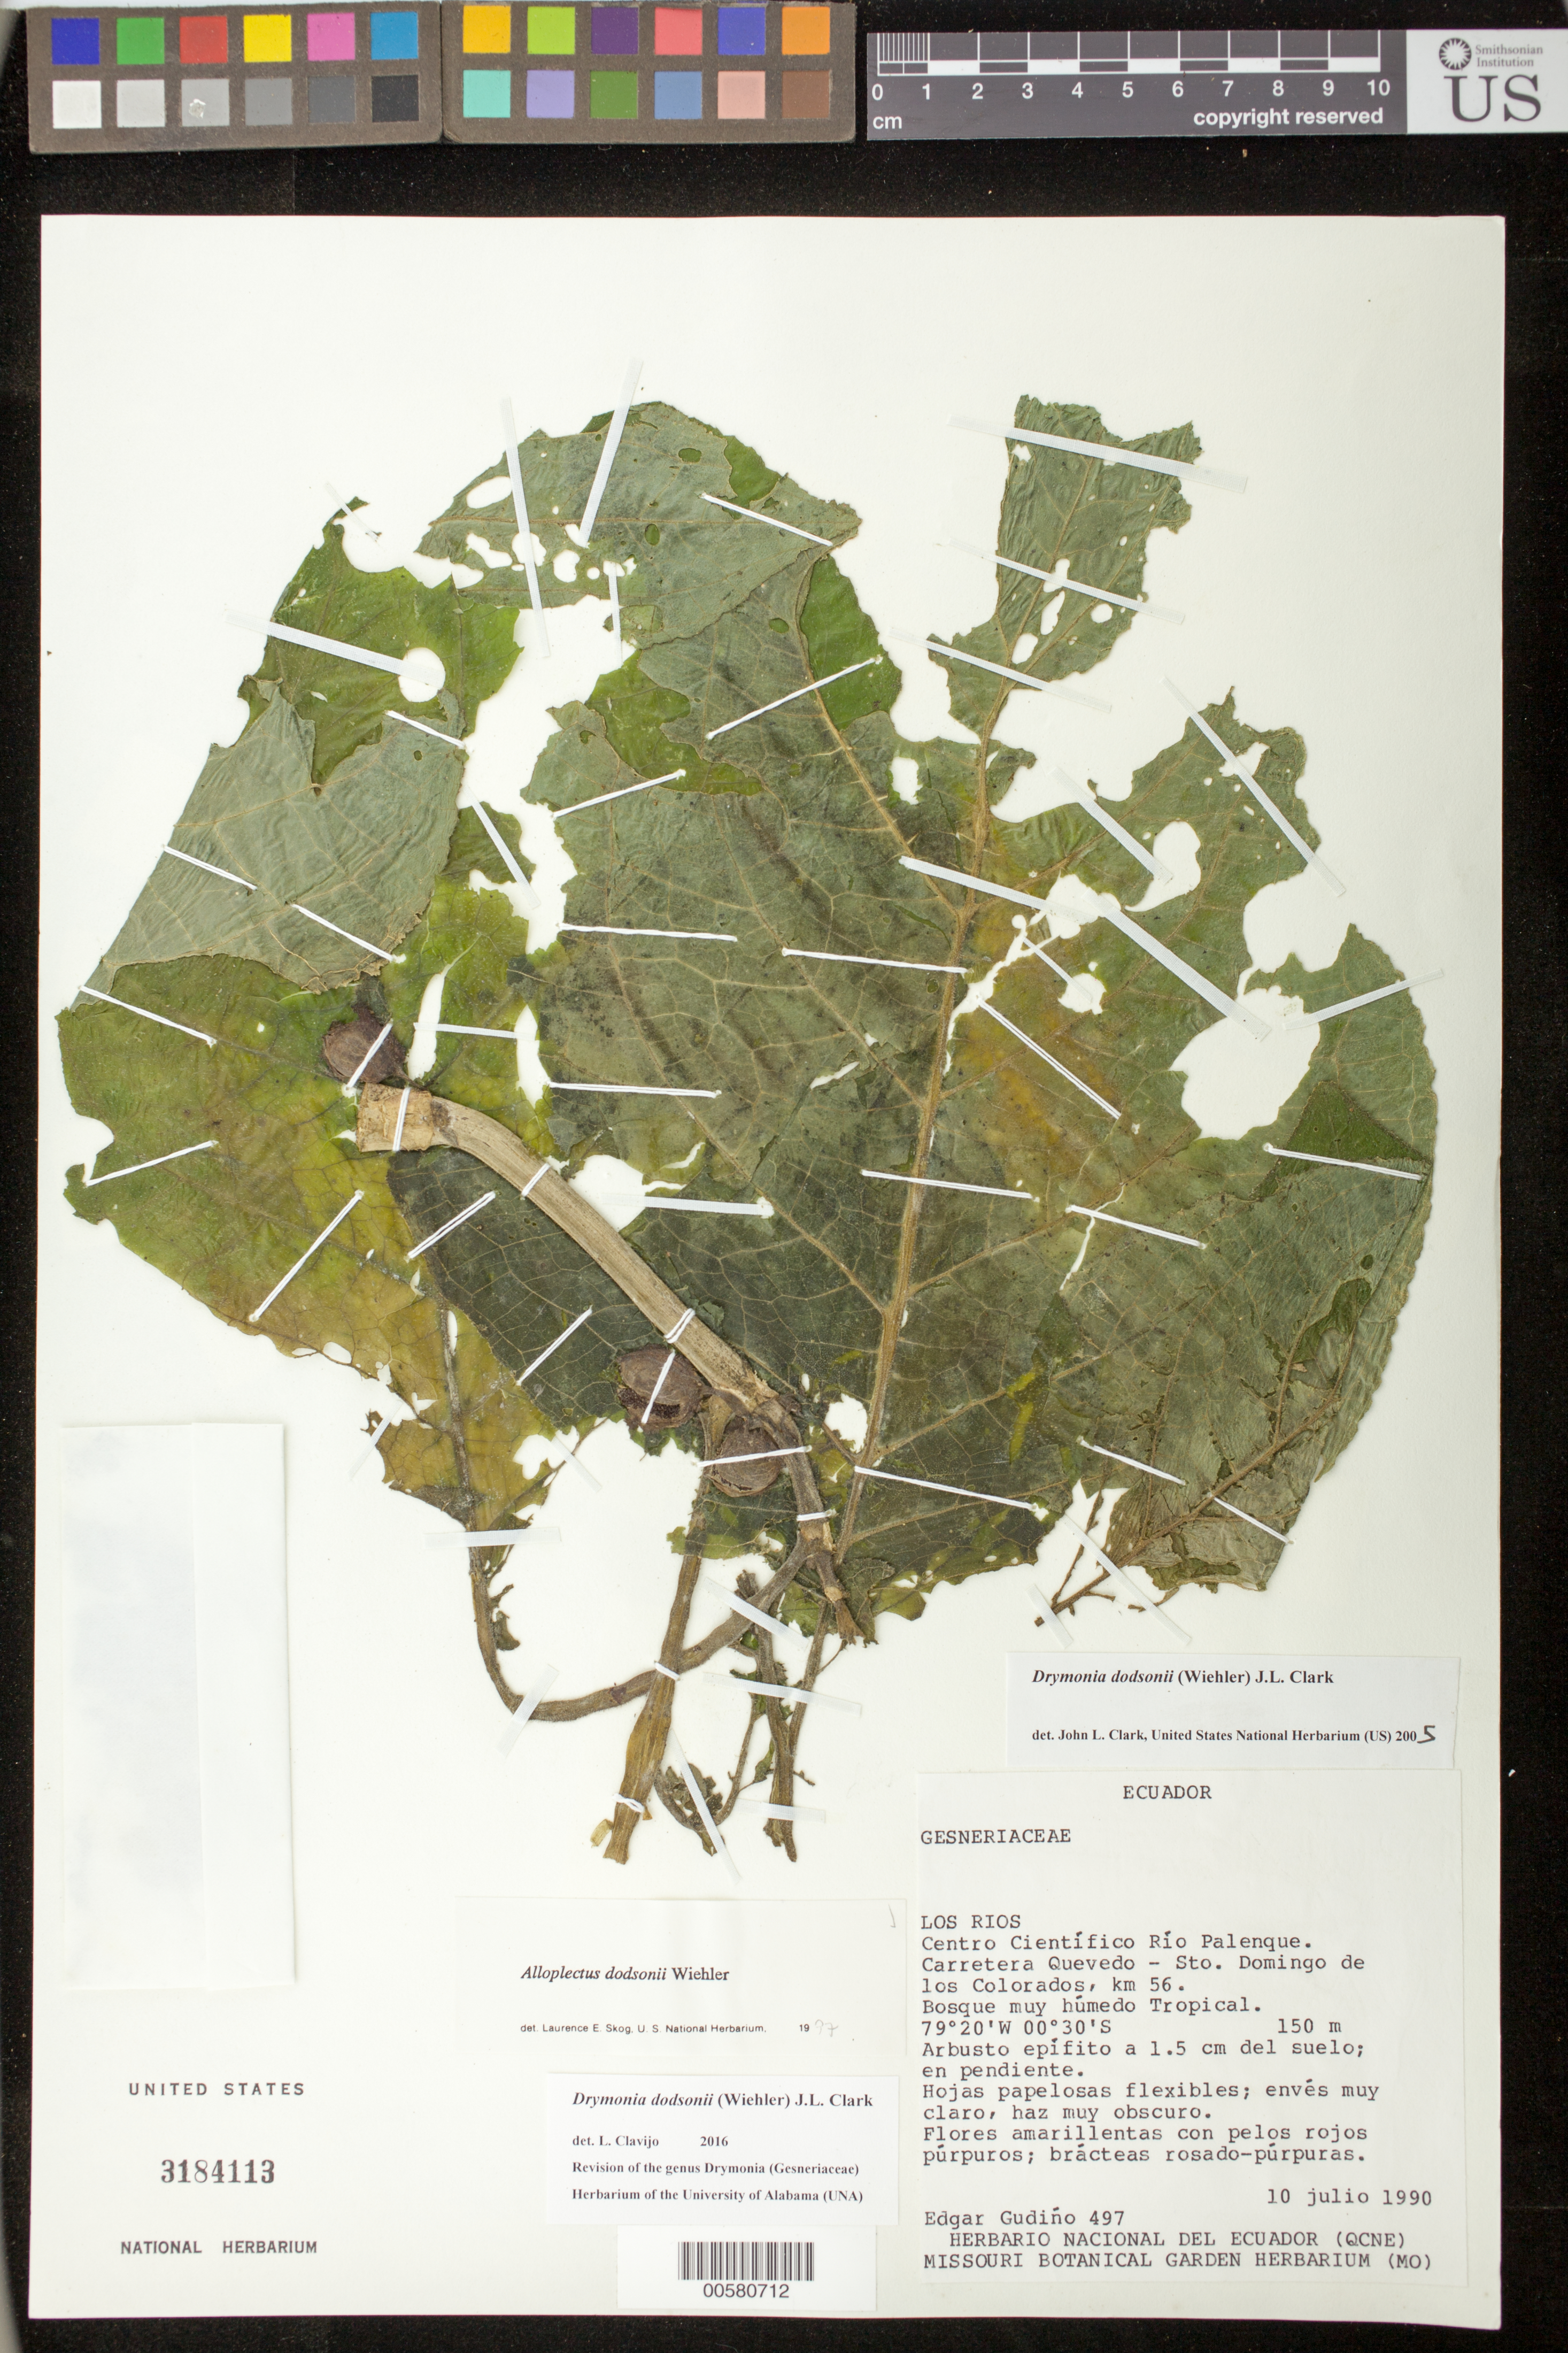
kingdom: Plantae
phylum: Tracheophyta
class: Magnoliopsida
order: Lamiales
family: Gesneriaceae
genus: Drymonia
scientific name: Drymonia dodsonii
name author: (Wiehler) J.L. Clark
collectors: E. Gudiño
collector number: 497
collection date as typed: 10 Jul 1990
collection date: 1990-07-10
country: Ecuador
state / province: Los Ríos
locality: Centro Científico Río Palenque; carretera Quevedo - Sto. Domingo de los Colorados, km 56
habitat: Bosque muy húmedo tropical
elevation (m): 150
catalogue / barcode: US 3184113